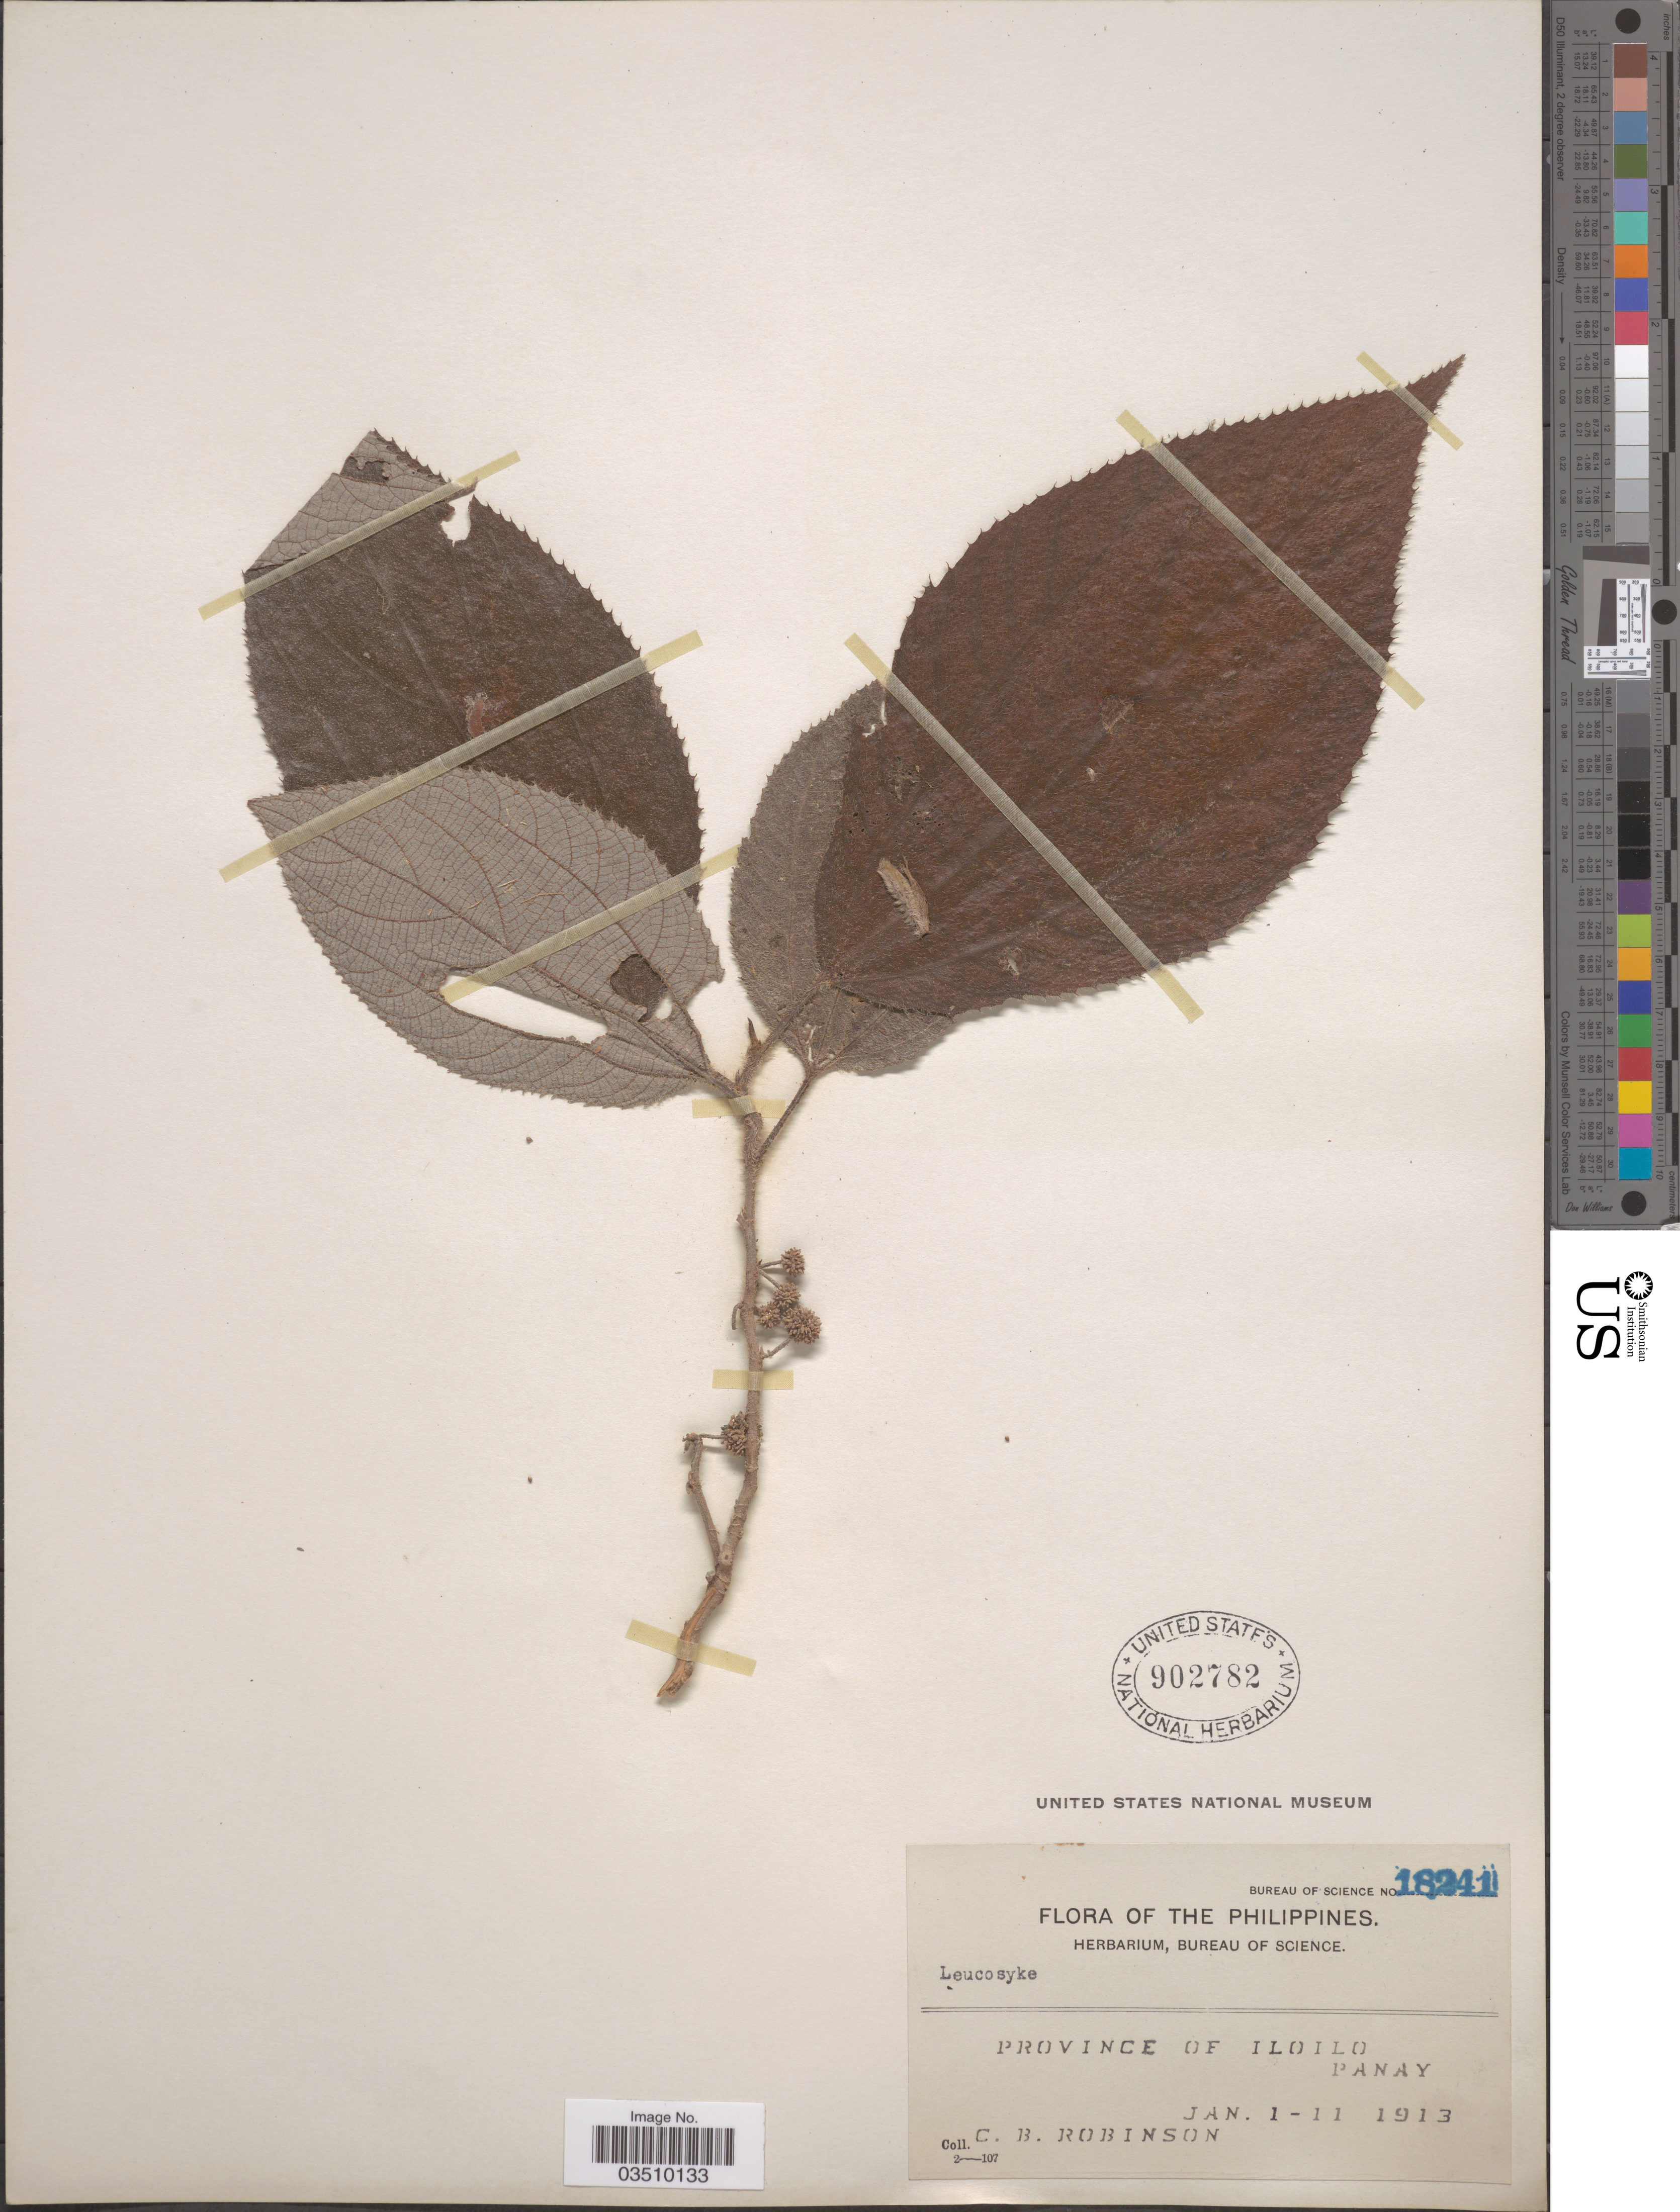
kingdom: Plantae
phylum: Tracheophyta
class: Magnoliopsida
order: Rosales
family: Urticaceae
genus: Leucosyke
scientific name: Leucosyke sp.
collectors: C. Robinson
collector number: Bureau of Science 18241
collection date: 1913-01-01/1913-01-11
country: Philippines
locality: Province of Iloilo. Panay.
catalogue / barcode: US 902782